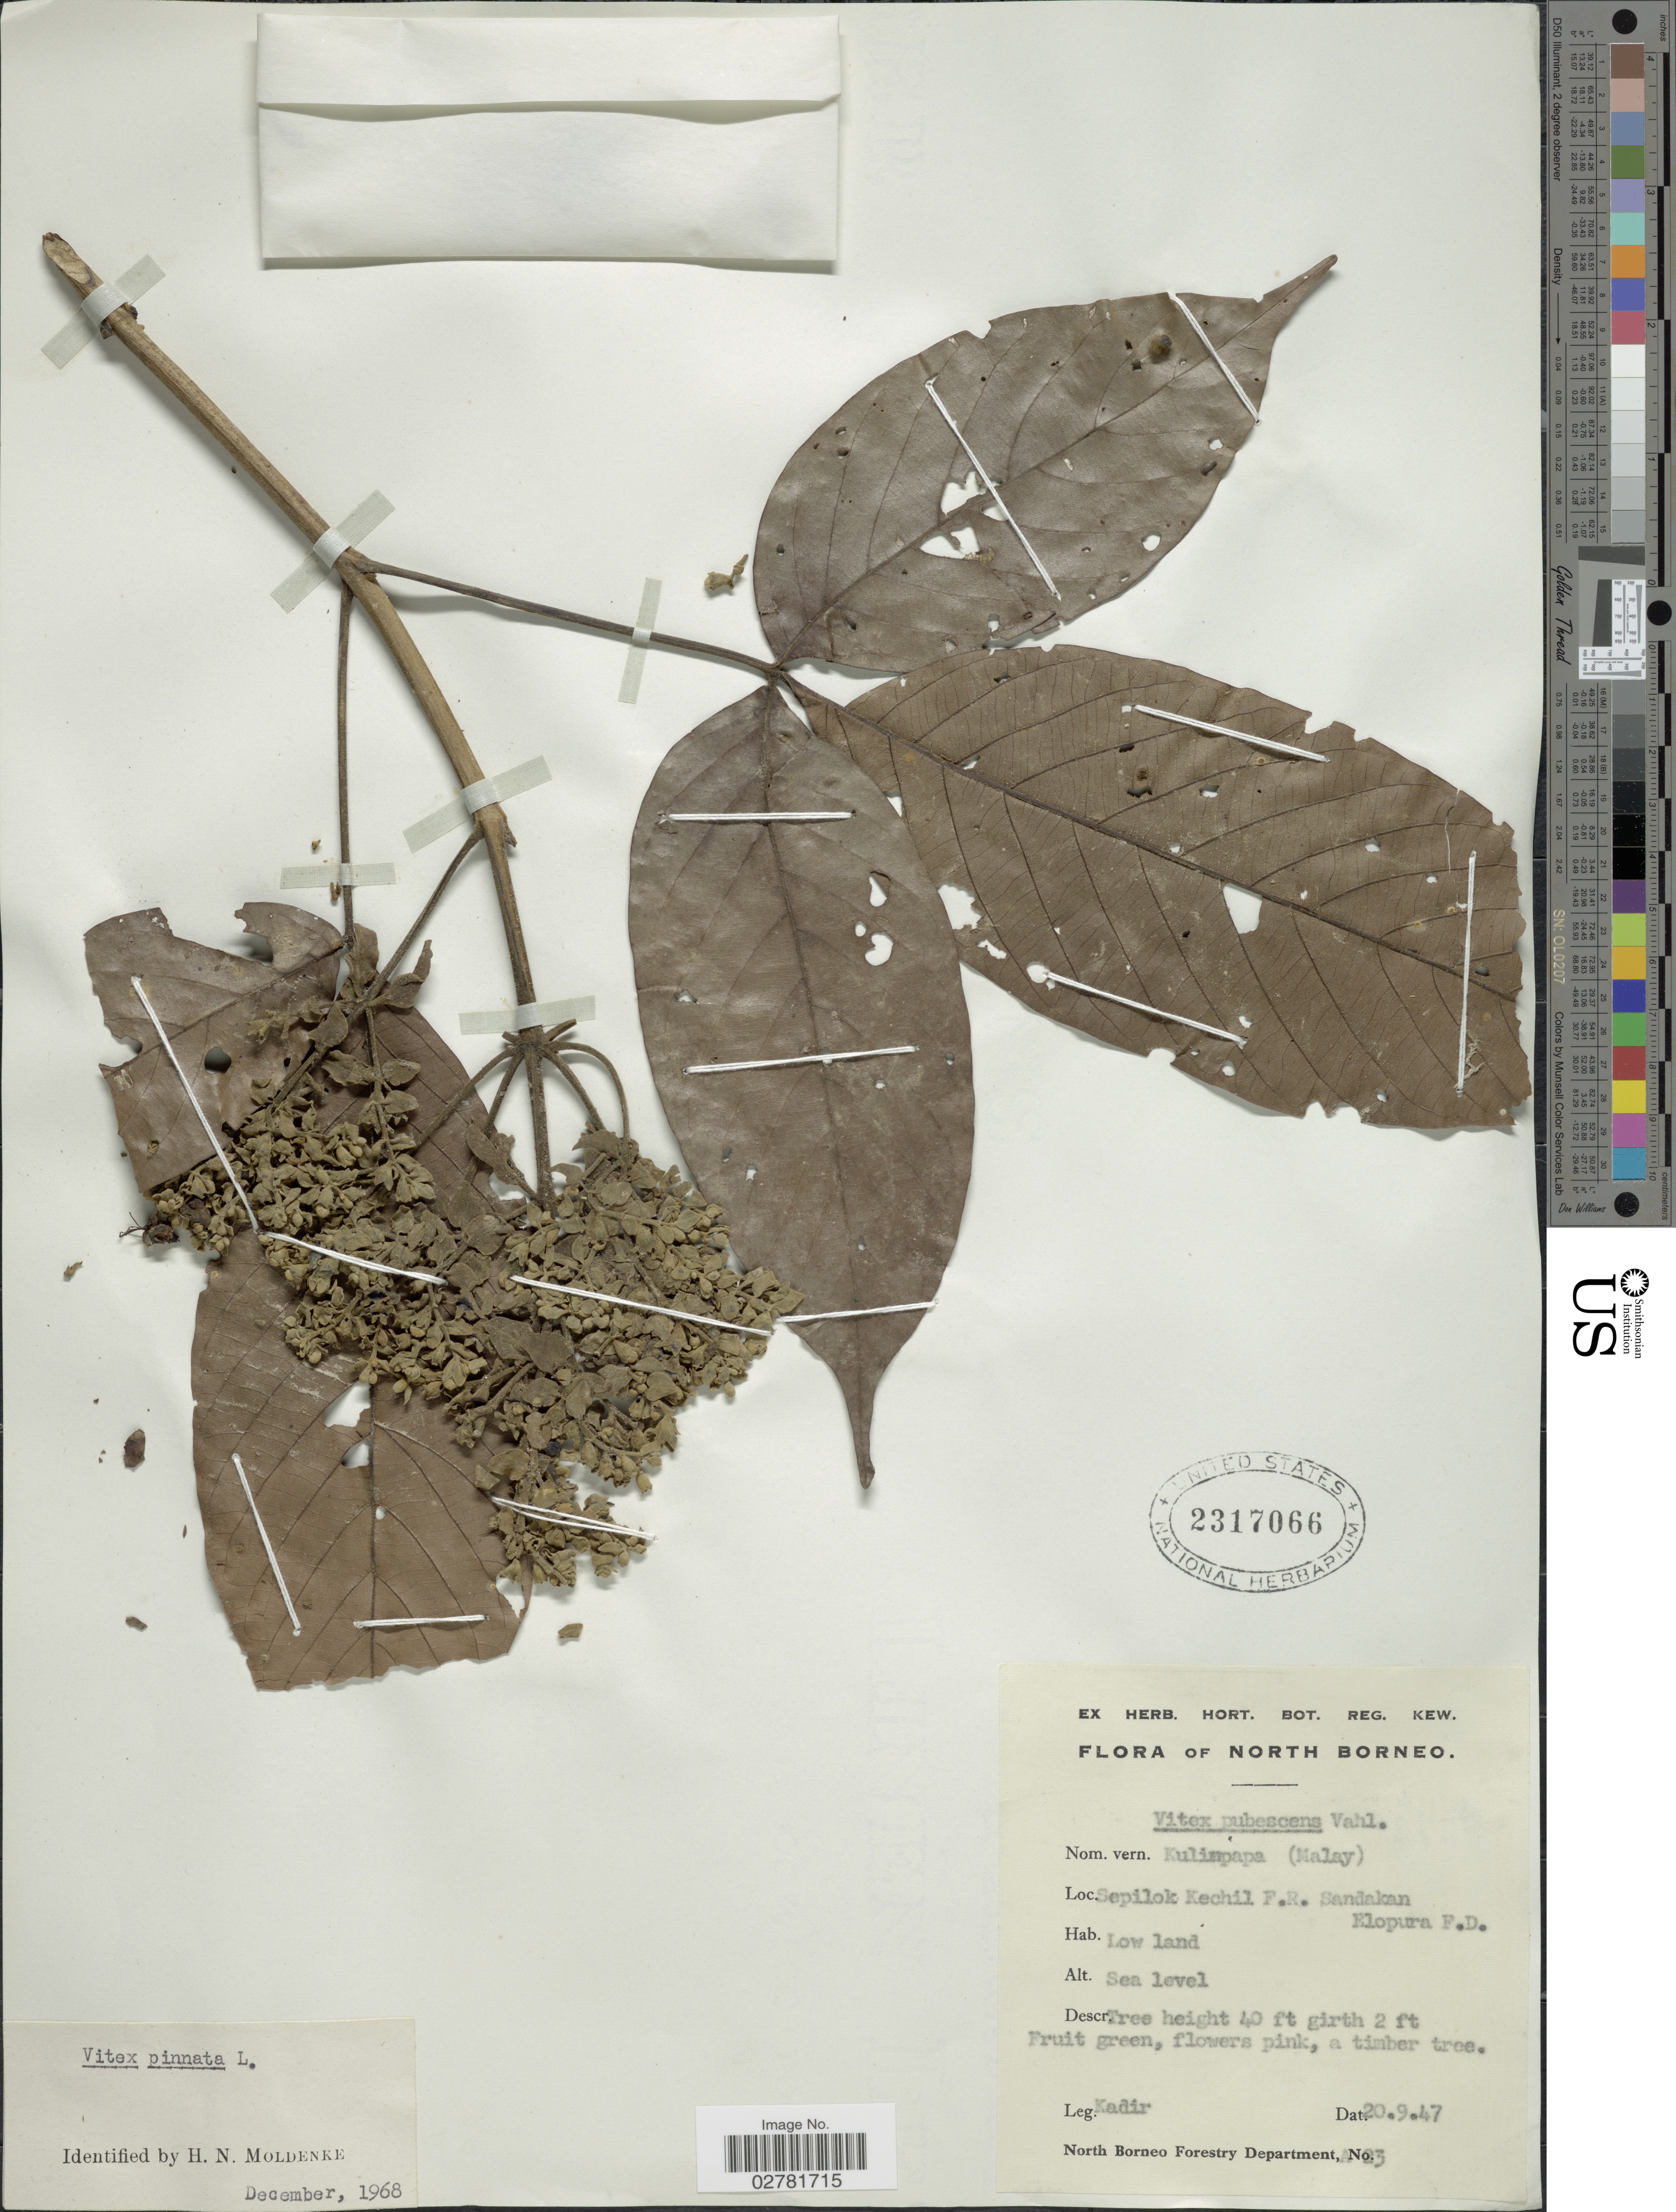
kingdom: Plantae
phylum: Tracheophyta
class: Magnoliopsida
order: Lamiales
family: Lamiaceae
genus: Vitex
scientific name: Vitex pinnata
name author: L.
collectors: -. Kadir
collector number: A23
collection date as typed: Transcribed d/m/y: 20/9/47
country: Malaysia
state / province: Sabah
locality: North Borneo. Sepilok Kechil F.R. Sandakan, Elopura F.D.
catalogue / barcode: US 2317066